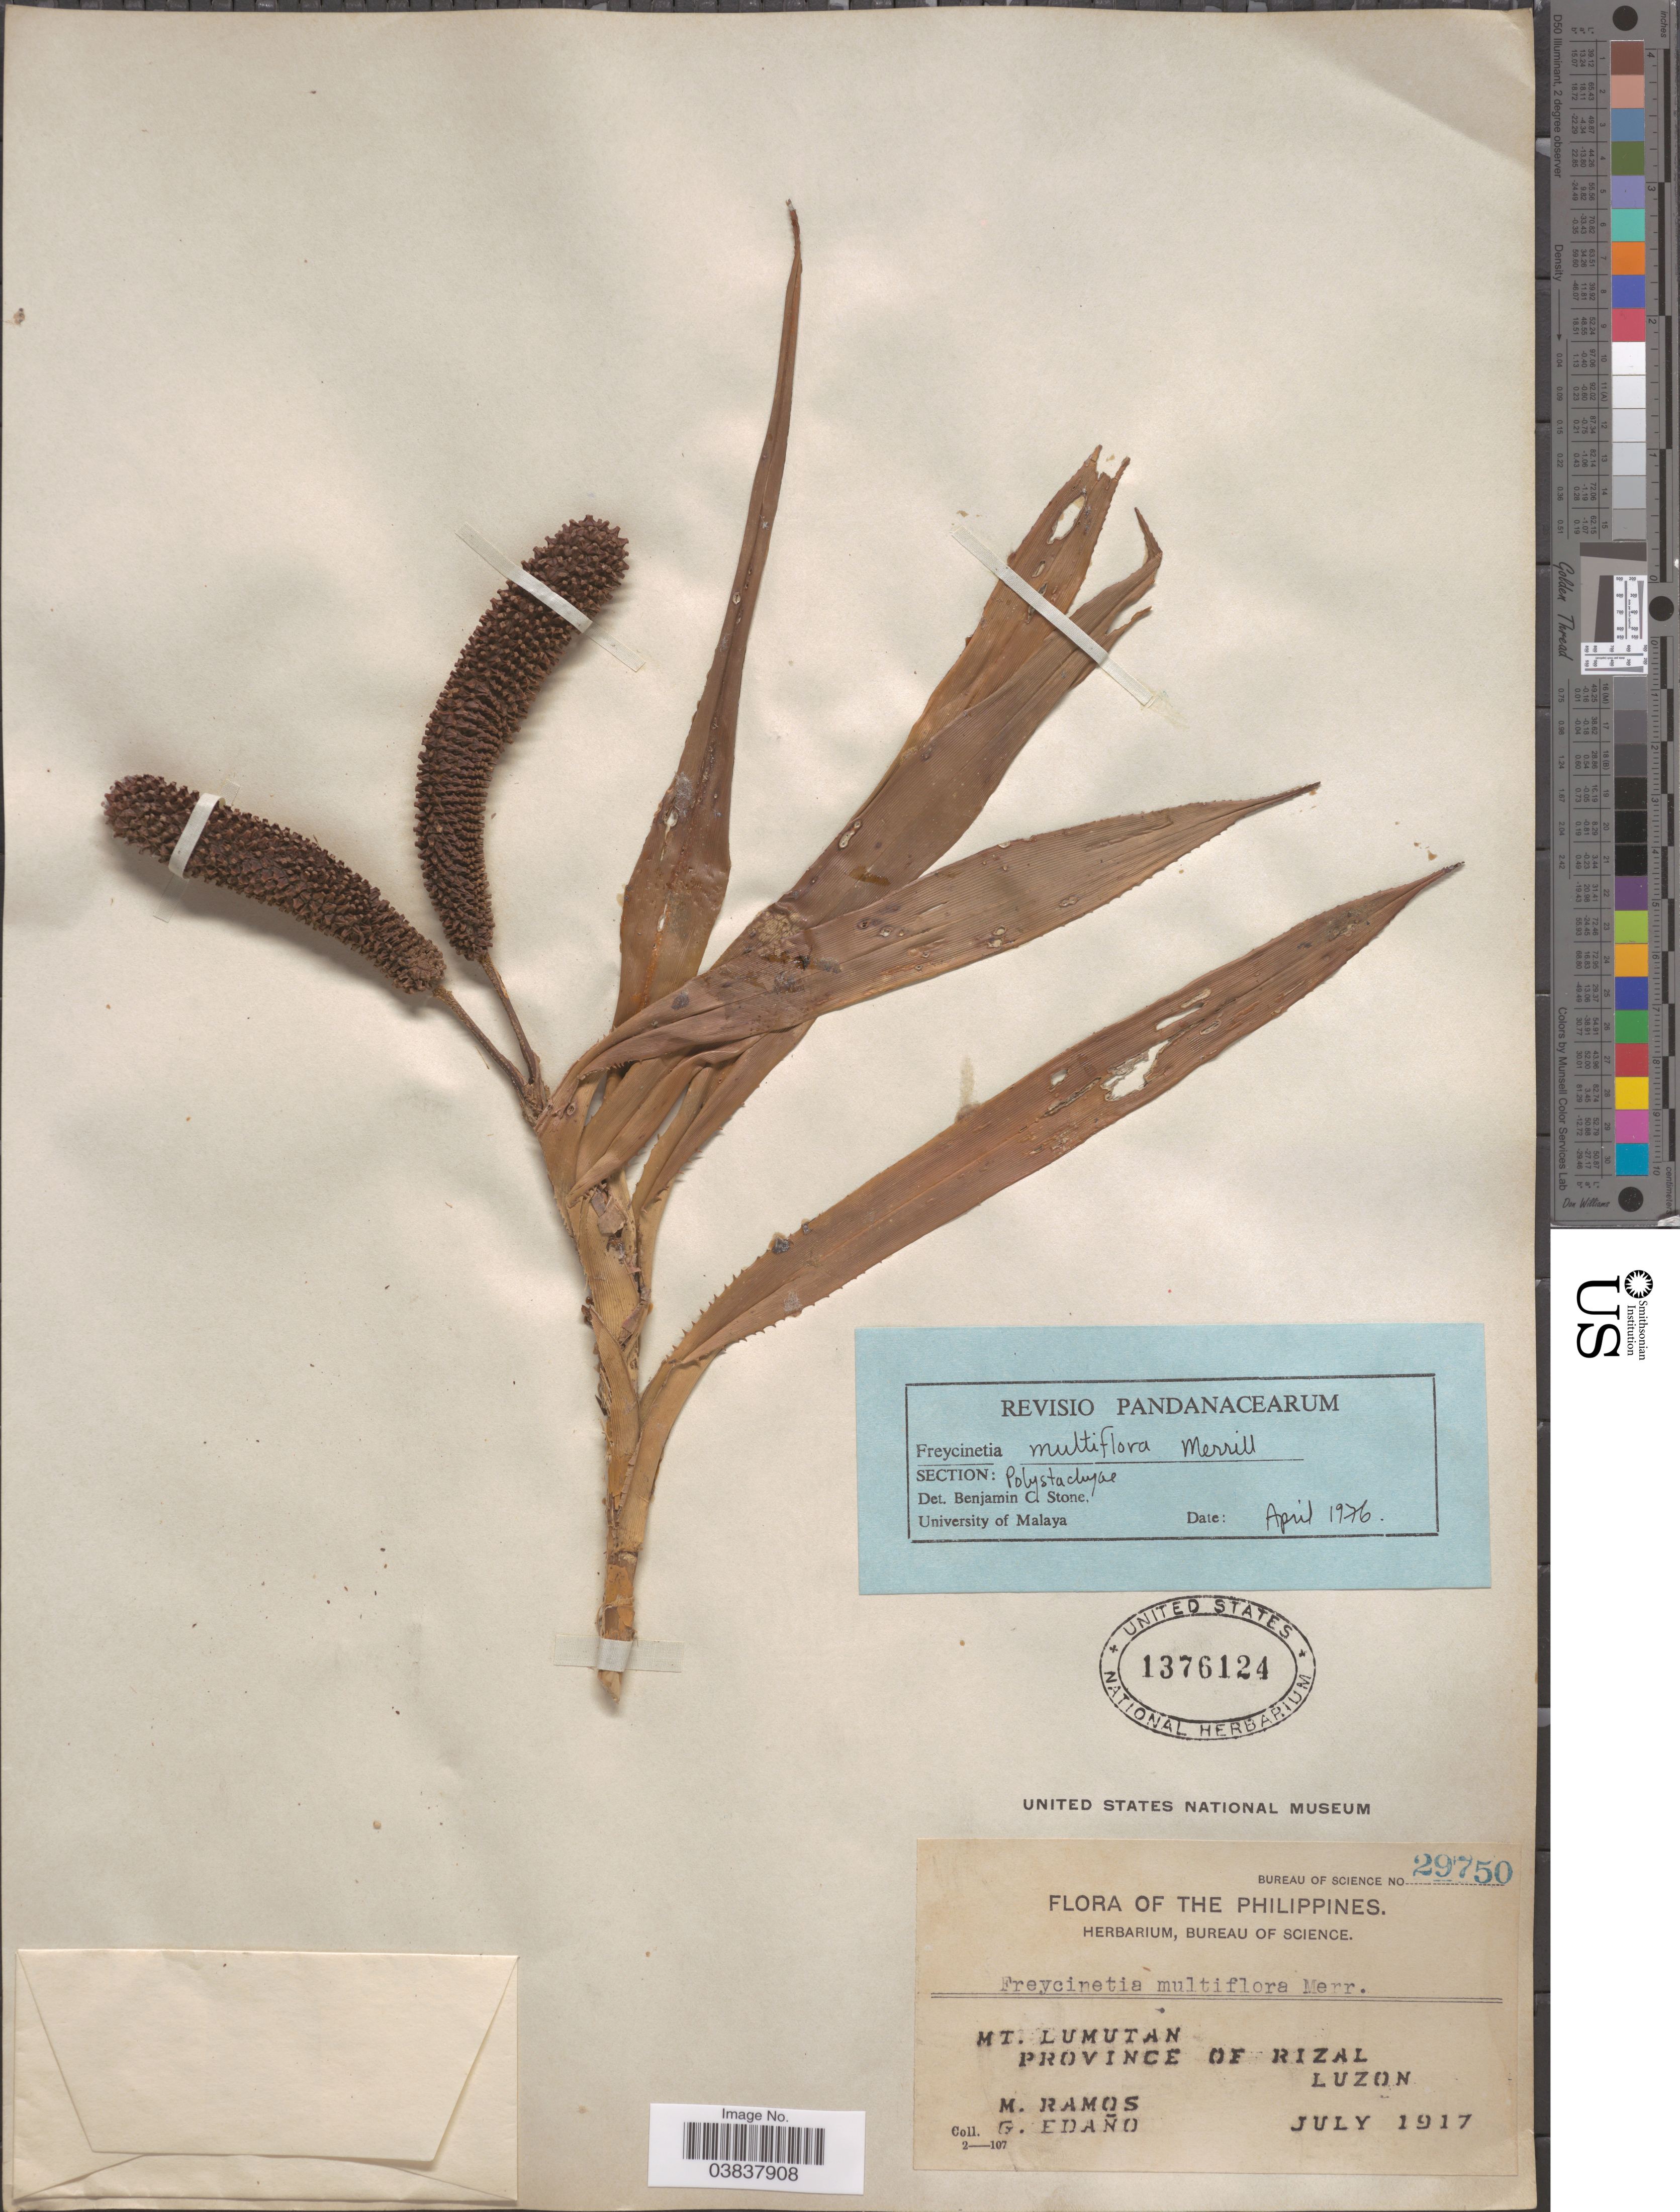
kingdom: Plantae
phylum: Tracheophyta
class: Liliopsida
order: Pandanales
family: Pandanaceae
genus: Freycinetia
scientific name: Freycinetia multiflora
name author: Merr.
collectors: M. Ramos & G. Edaño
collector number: Bureau of Science 29750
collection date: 1917-07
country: Philippines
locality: Mt. Lumutan, Province of Rizal, Luzon.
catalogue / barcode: US 1376124